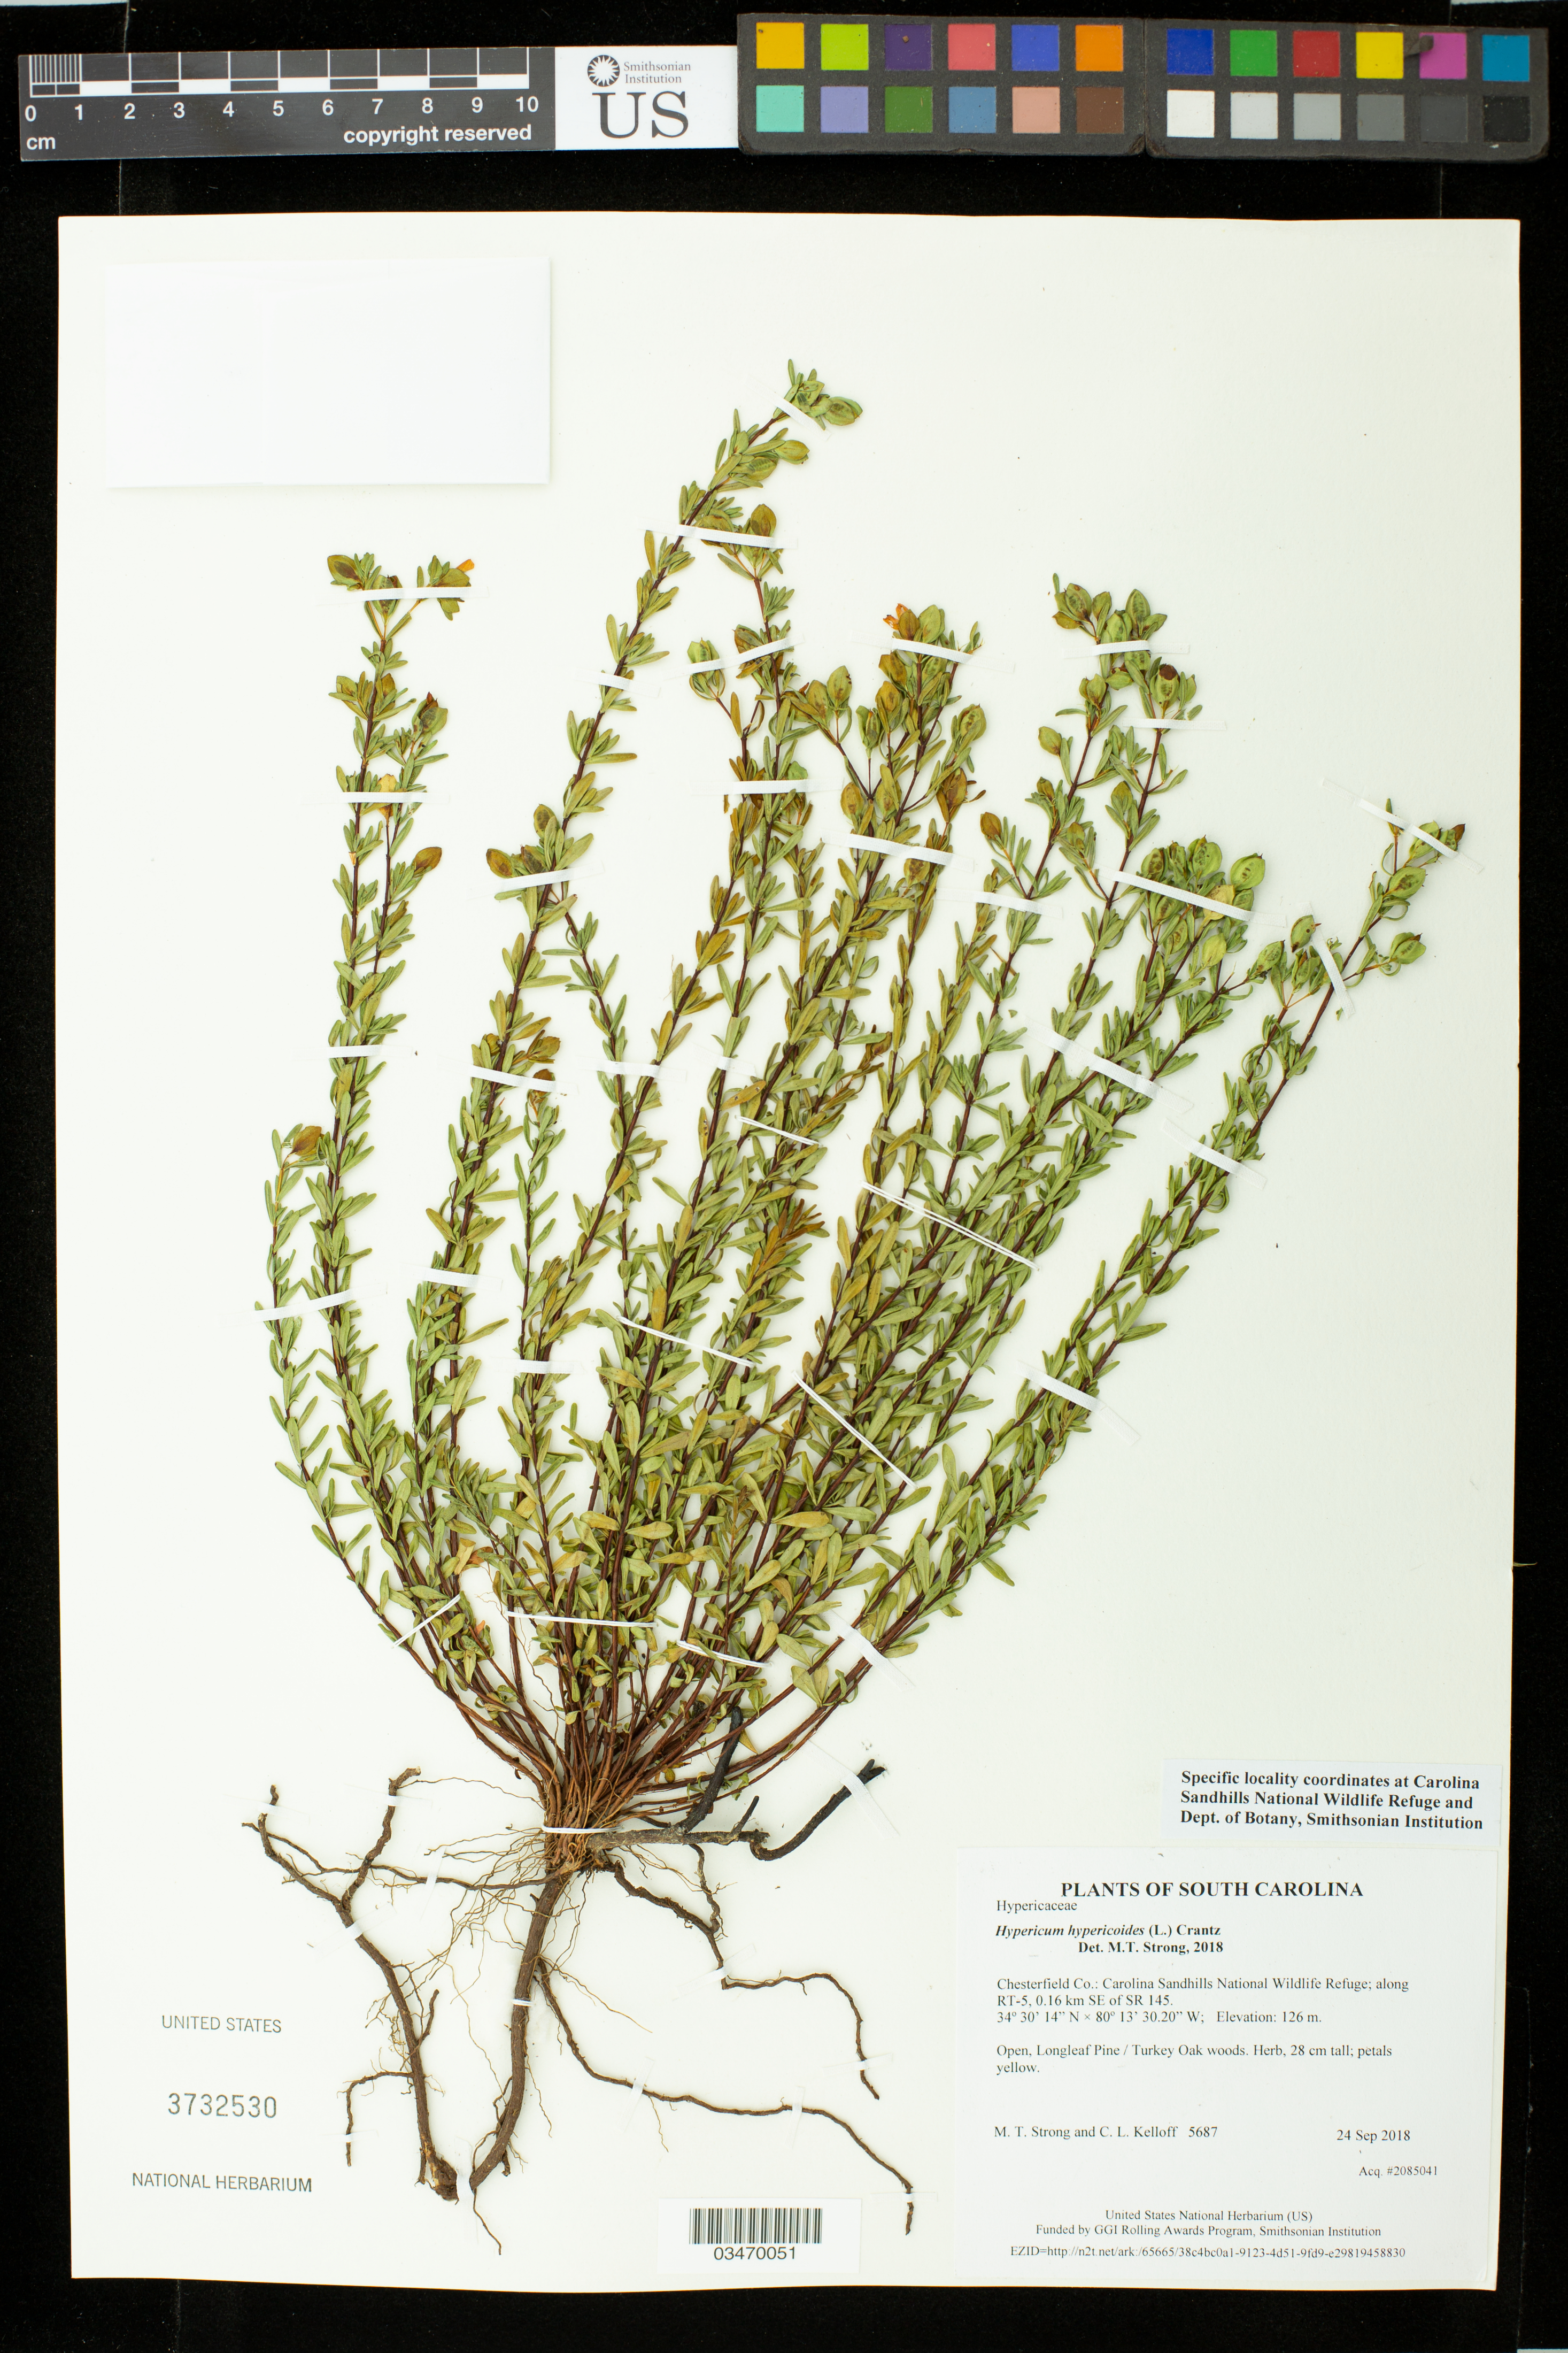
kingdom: Plantae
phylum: Tracheophyta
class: Magnoliopsida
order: Malpighiales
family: Hypericaceae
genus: Hypericum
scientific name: Hypericum hypericoides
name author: (L.) Crantz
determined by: Strong, M. T., (US), Smithsonian Institution - National Museum of Natural History (UNITED STATES)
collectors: M. T. Strong & C. L. Kelloff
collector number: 5687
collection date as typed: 24 Sep 2018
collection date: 2018-09-24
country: United States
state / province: South Carolina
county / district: Chesterfield Co.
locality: Carolina Sandhills National Wildlife Refuge; along RT-5, 0.16 km SE of SR 145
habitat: Open, Longleaf Pine / Turkey Oak woods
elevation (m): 126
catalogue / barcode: US 3732530